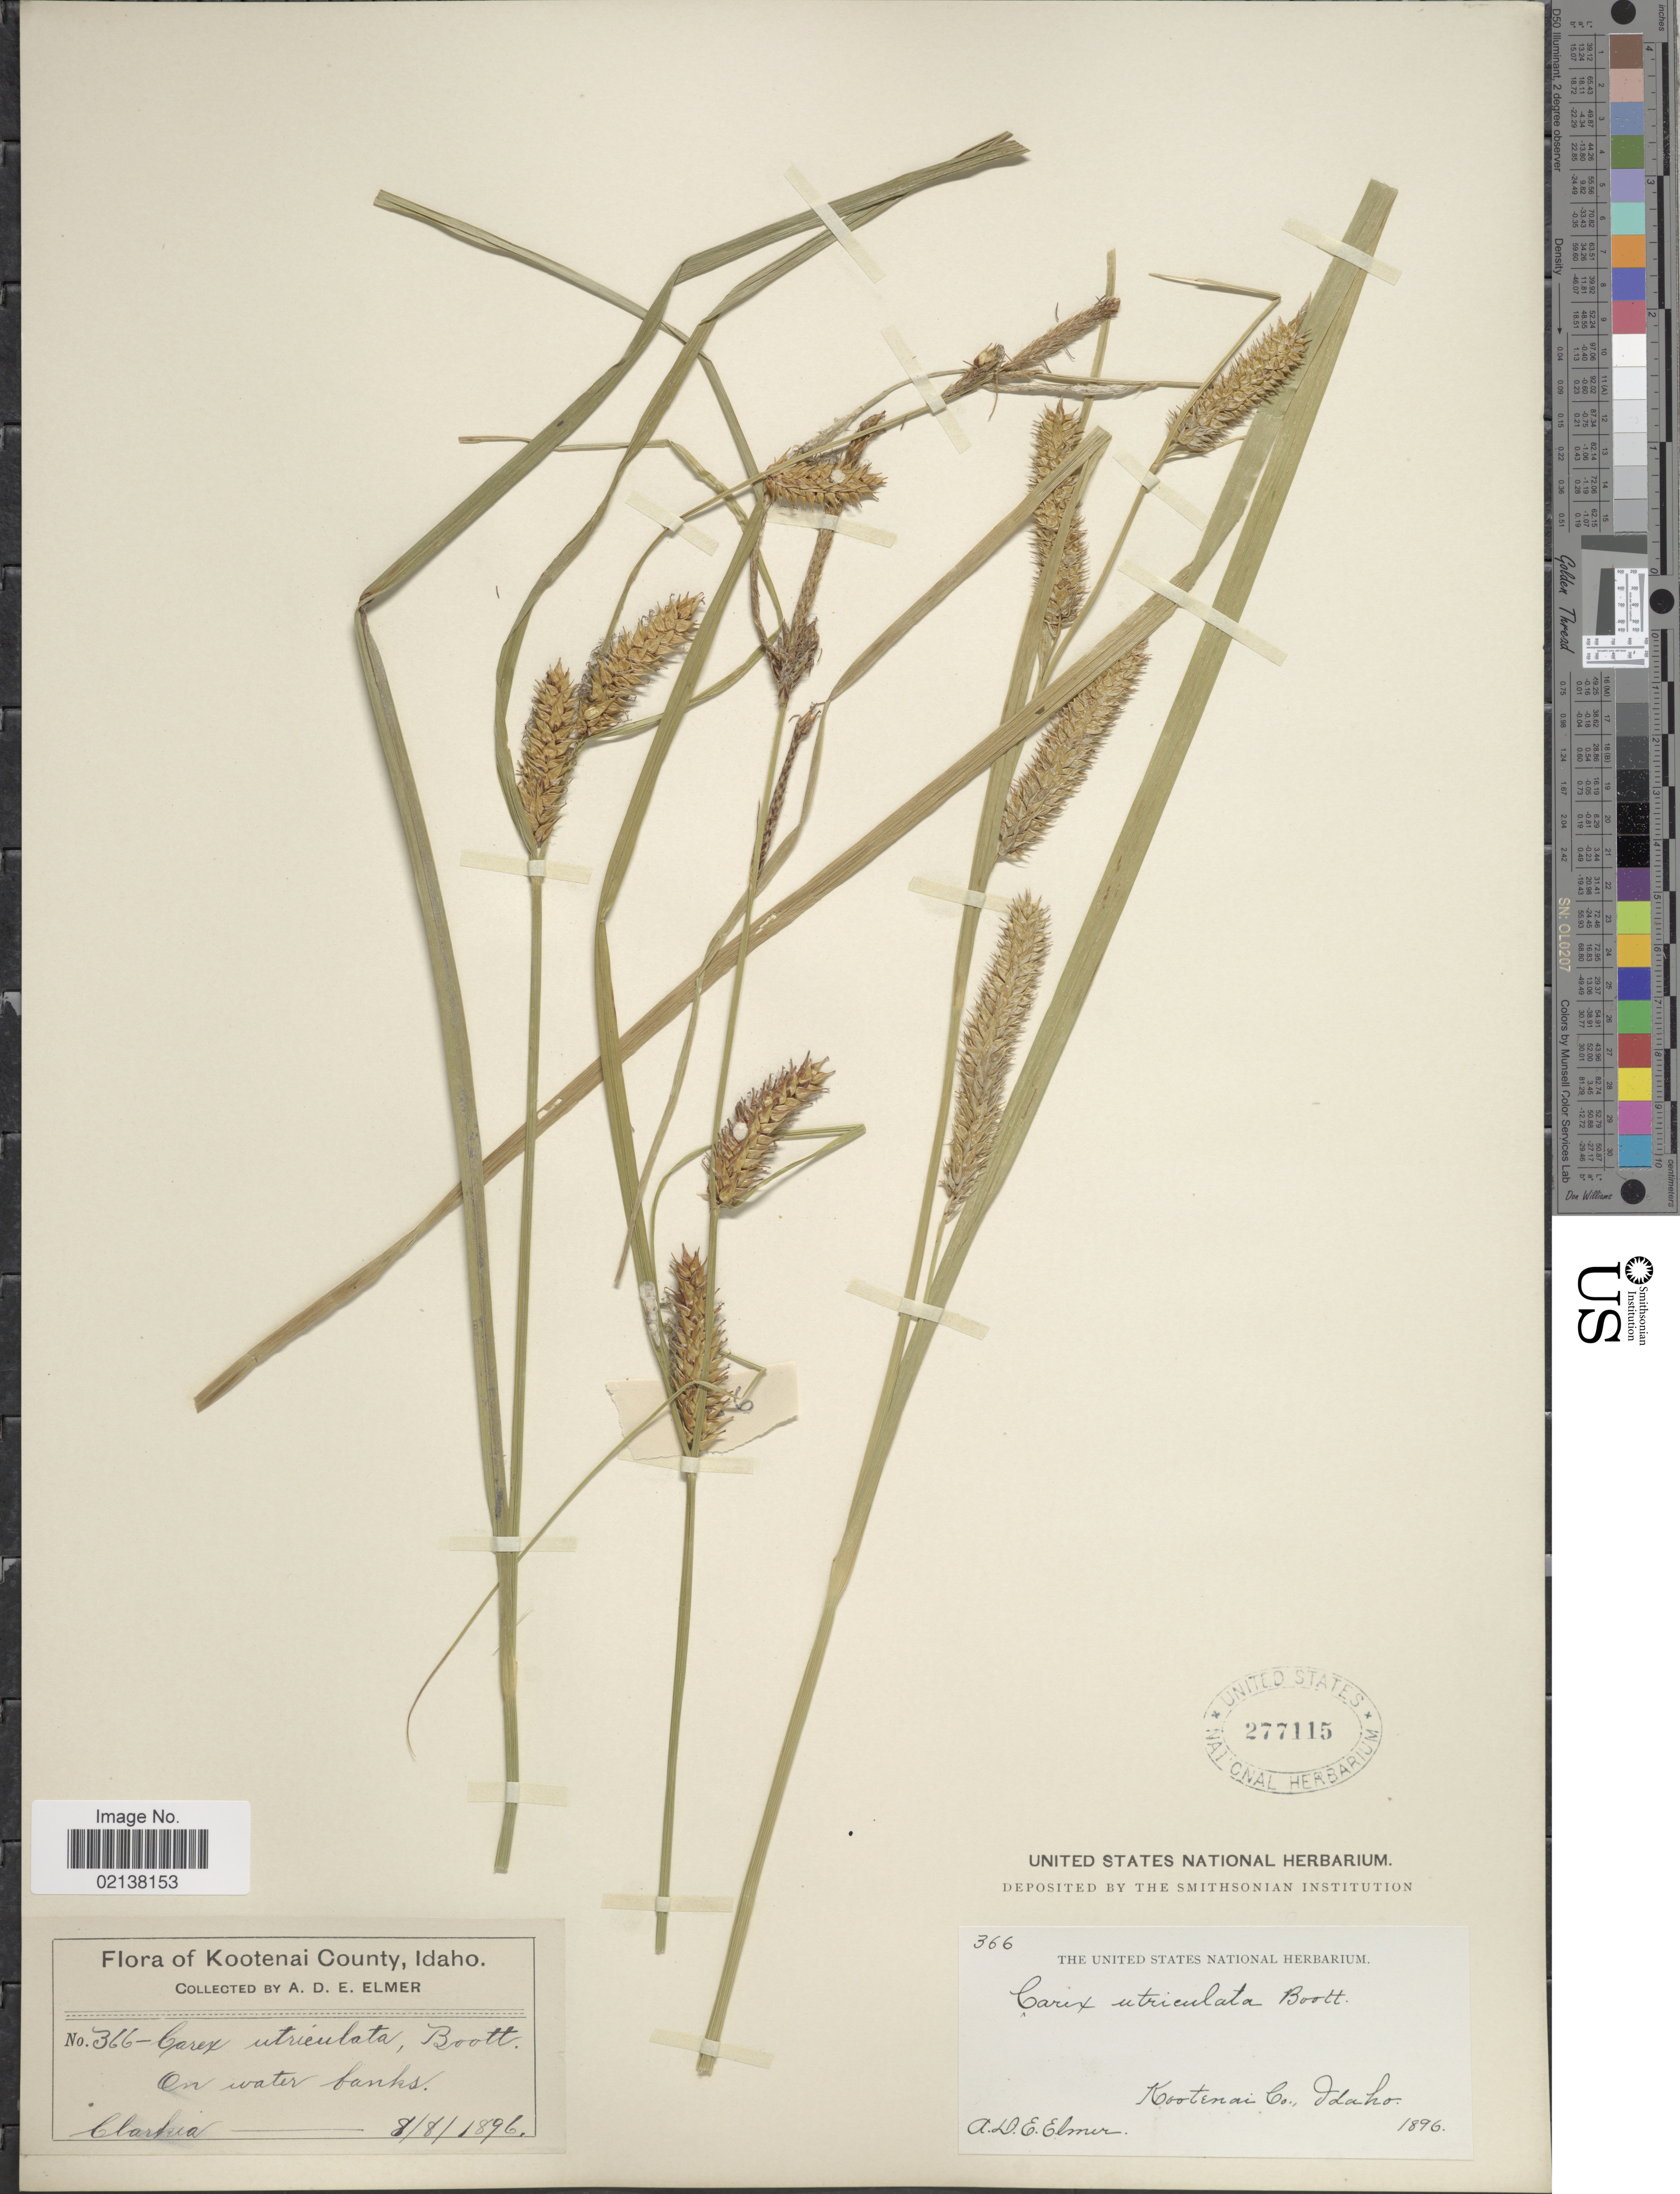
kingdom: Plantae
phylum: Tracheophyta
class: Liliopsida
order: Poales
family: Cyperaceae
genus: Carex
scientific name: Carex utriculata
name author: Boott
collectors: A. D. E. Elmer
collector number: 366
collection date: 1896-08-08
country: United States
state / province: Idaho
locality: Kootenai County. On water banks. Clarkia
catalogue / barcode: US 277115